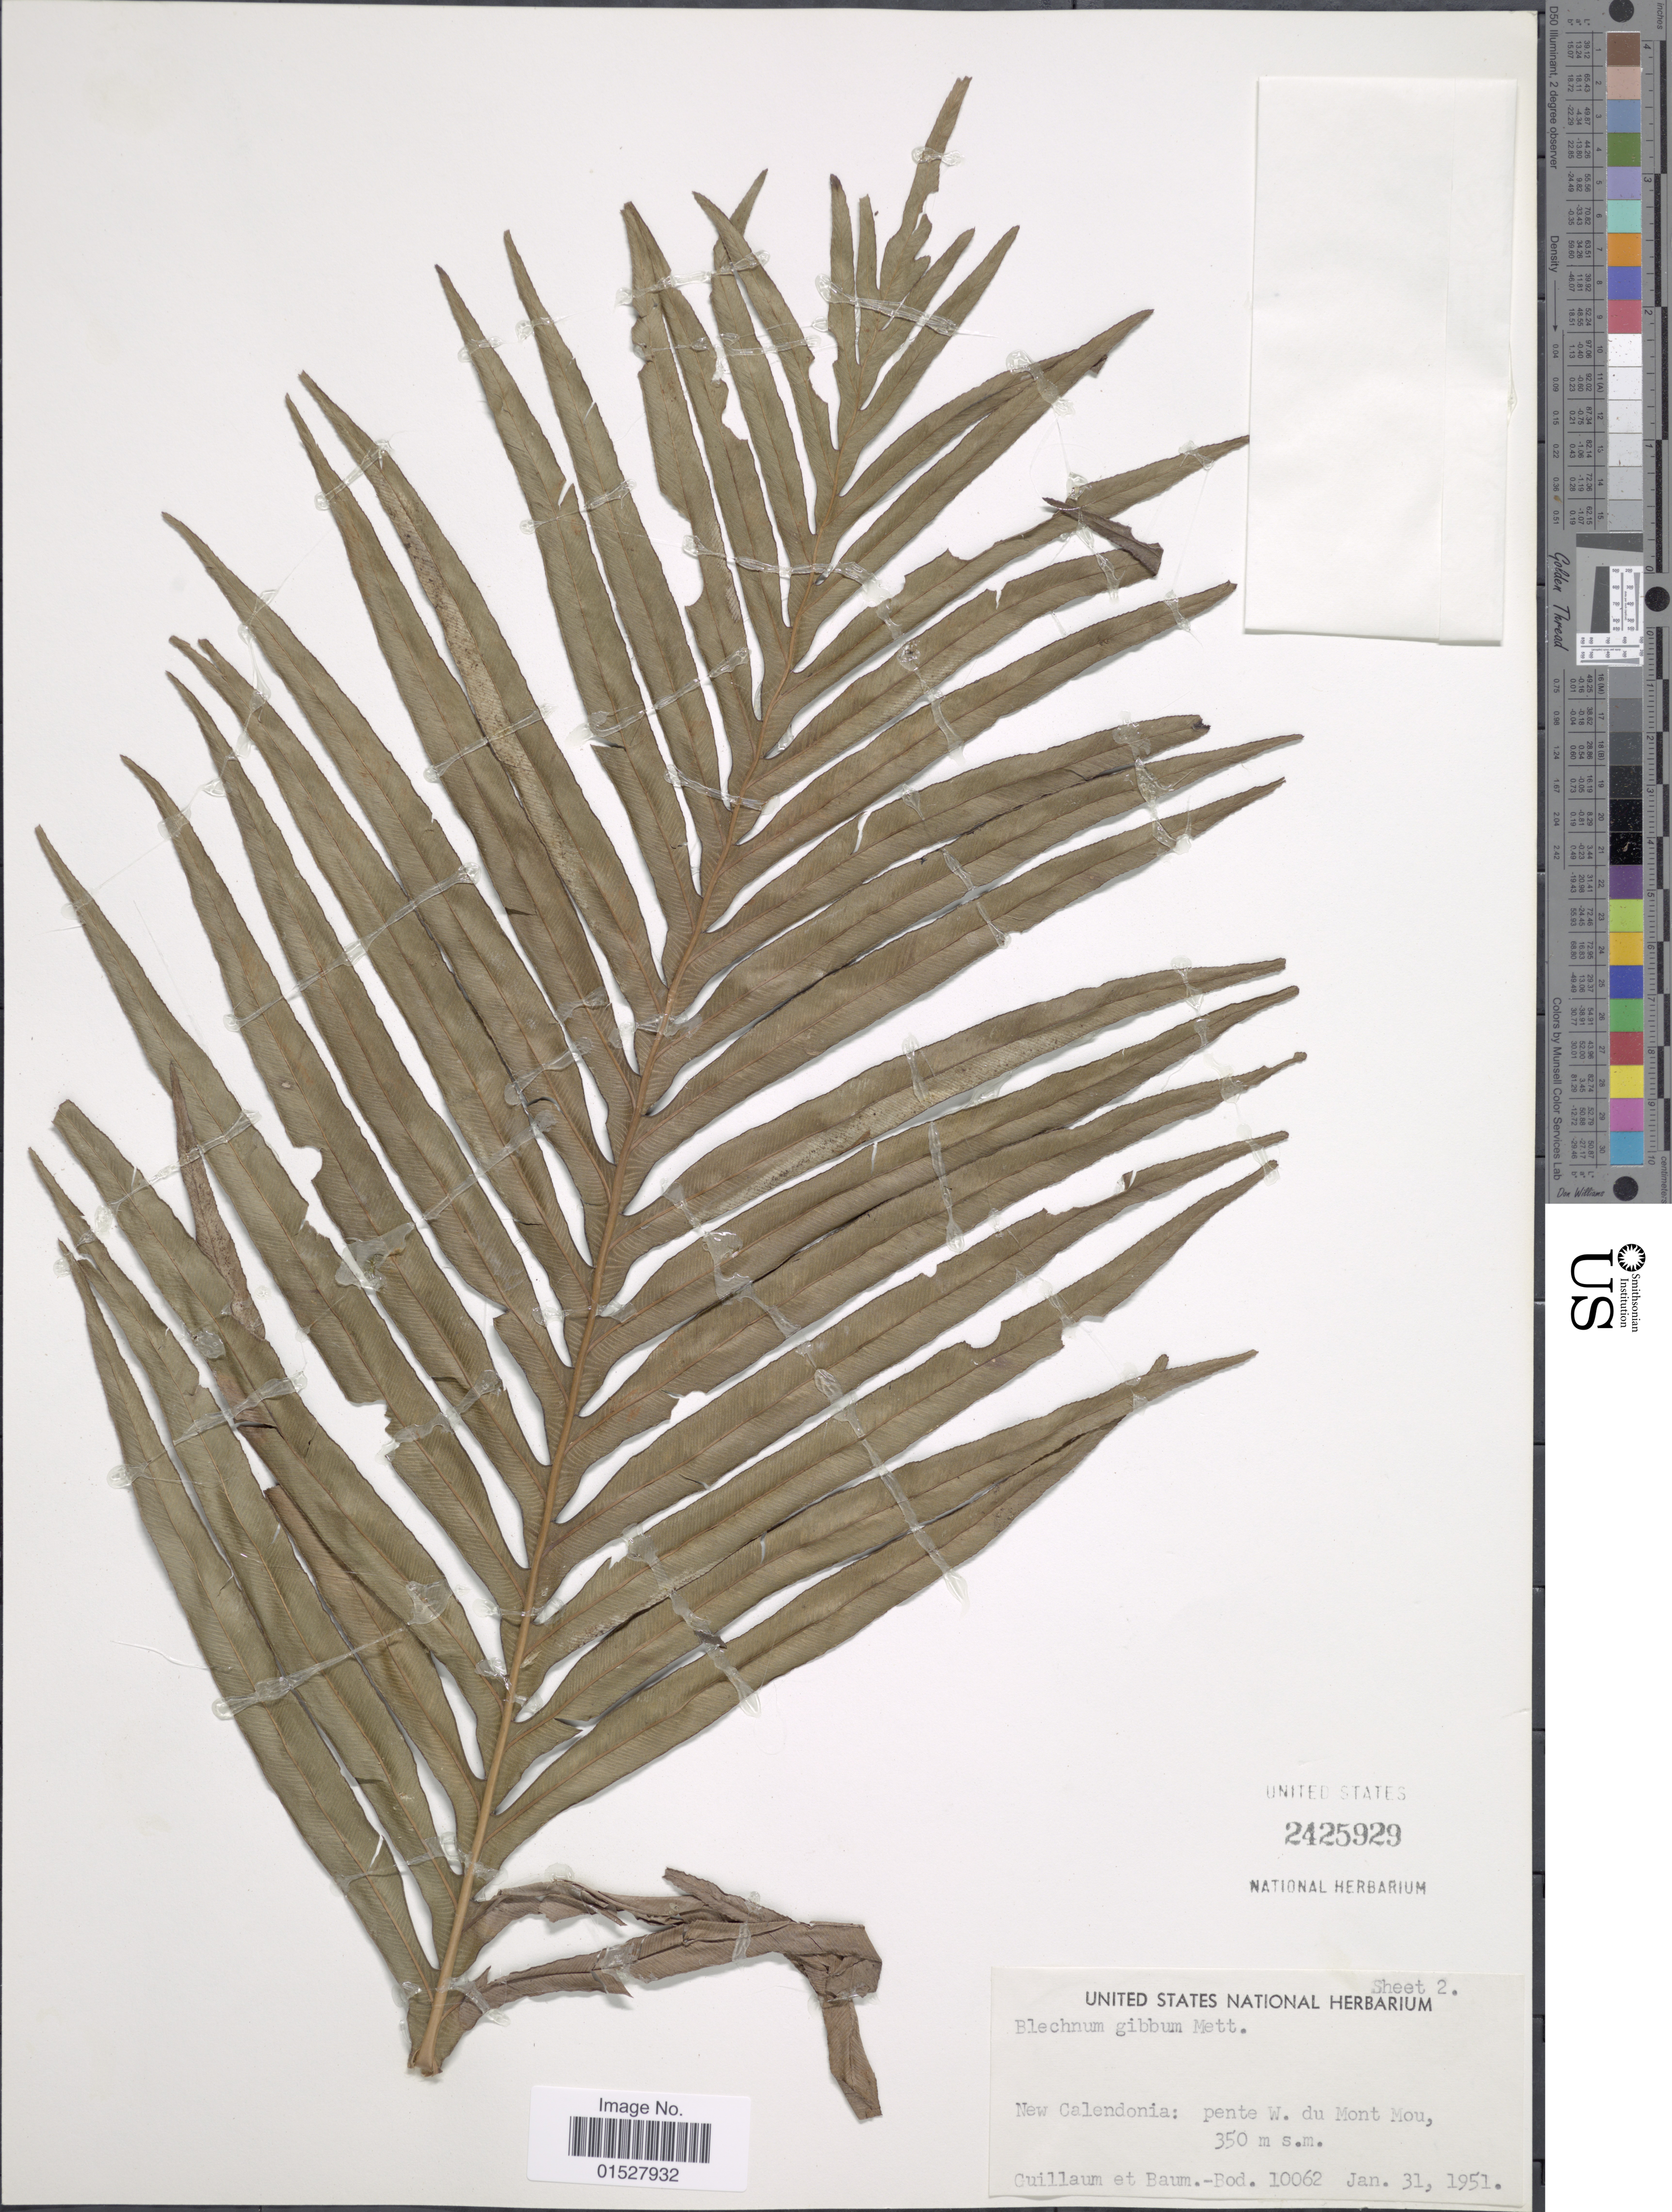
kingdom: Plantae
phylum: Tracheophyta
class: Polypodiopsida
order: Polypodiales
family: Blechnaceae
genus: Blechnum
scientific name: Blechnum gibbum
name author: (Labill.) Mett.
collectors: A. Guillaumin & M. G. Baumann-Bodenheim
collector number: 10062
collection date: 1951-01-31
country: New Caledonia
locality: Pente W. du Mont Mou.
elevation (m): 350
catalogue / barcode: US 2425929